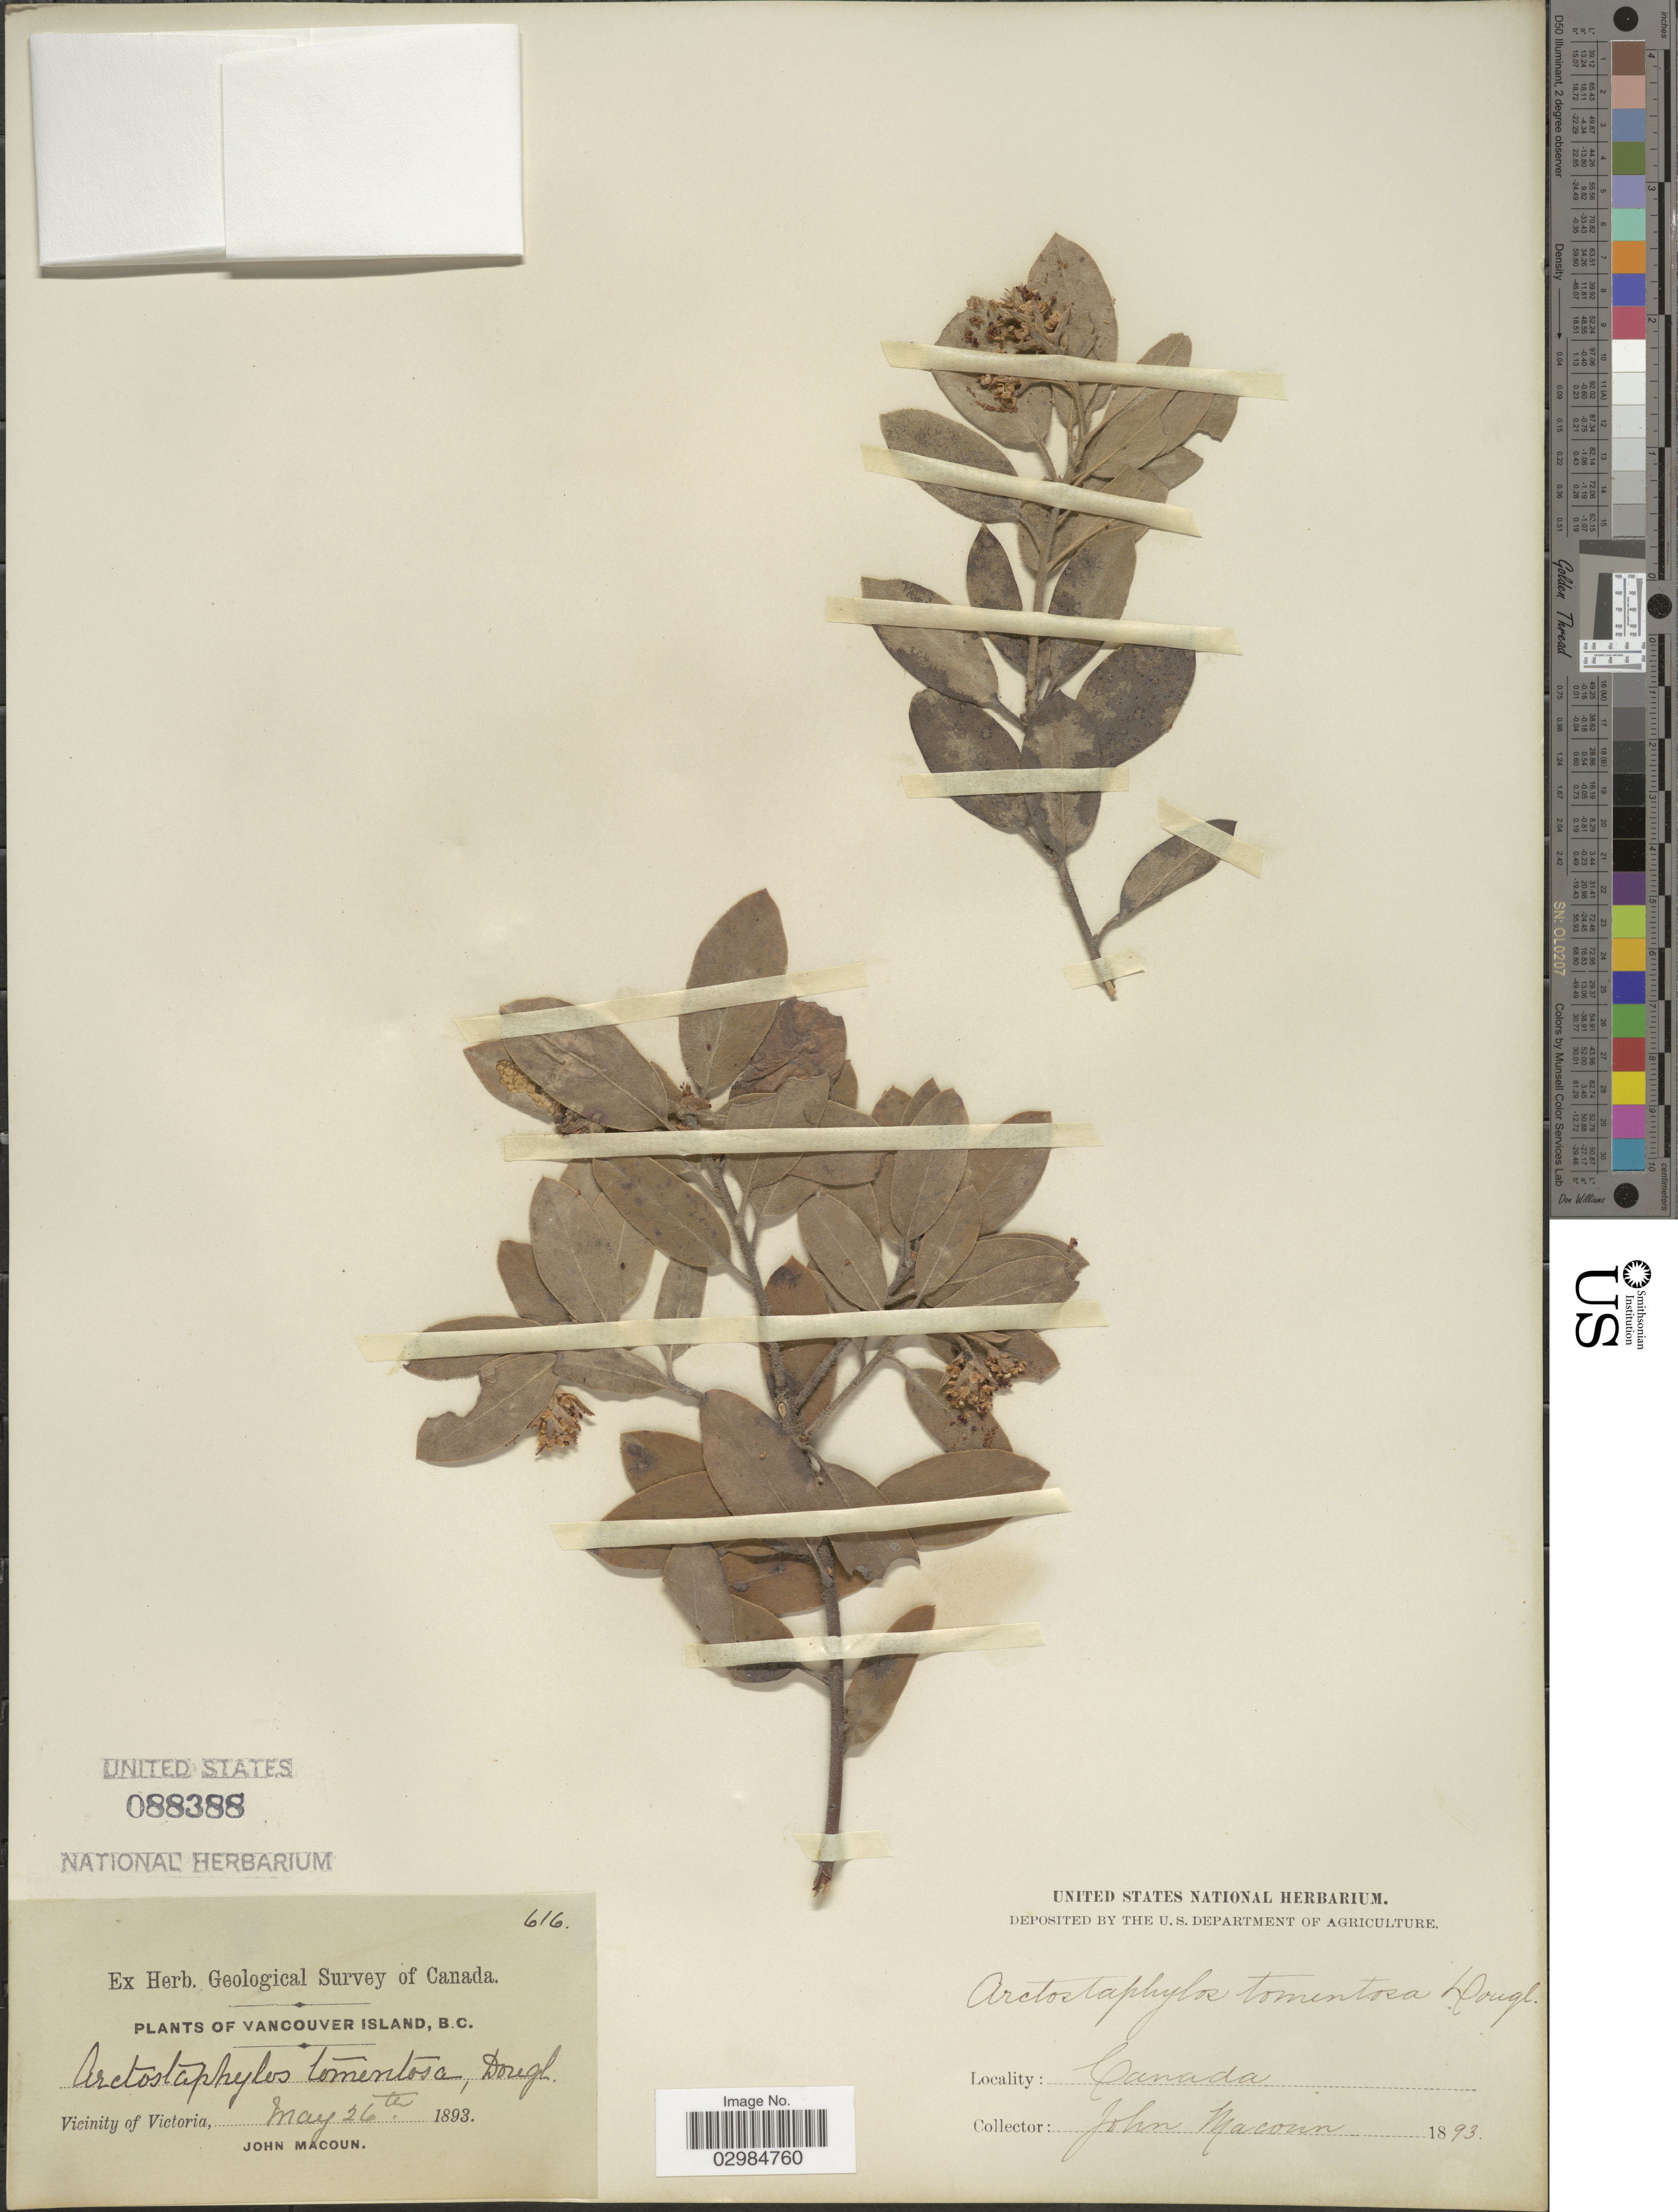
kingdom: Plantae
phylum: Tracheophyta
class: Magnoliopsida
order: Ericales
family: Ericaceae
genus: Arctostaphylos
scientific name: Arctostaphylos tomentosa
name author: (Pursh) Lindl.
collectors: J. Macoun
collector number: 616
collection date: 1893-05-26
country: Canada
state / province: British Columbia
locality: Vancouver Island, B.C. Vicinity of Victoria.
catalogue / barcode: US 88388